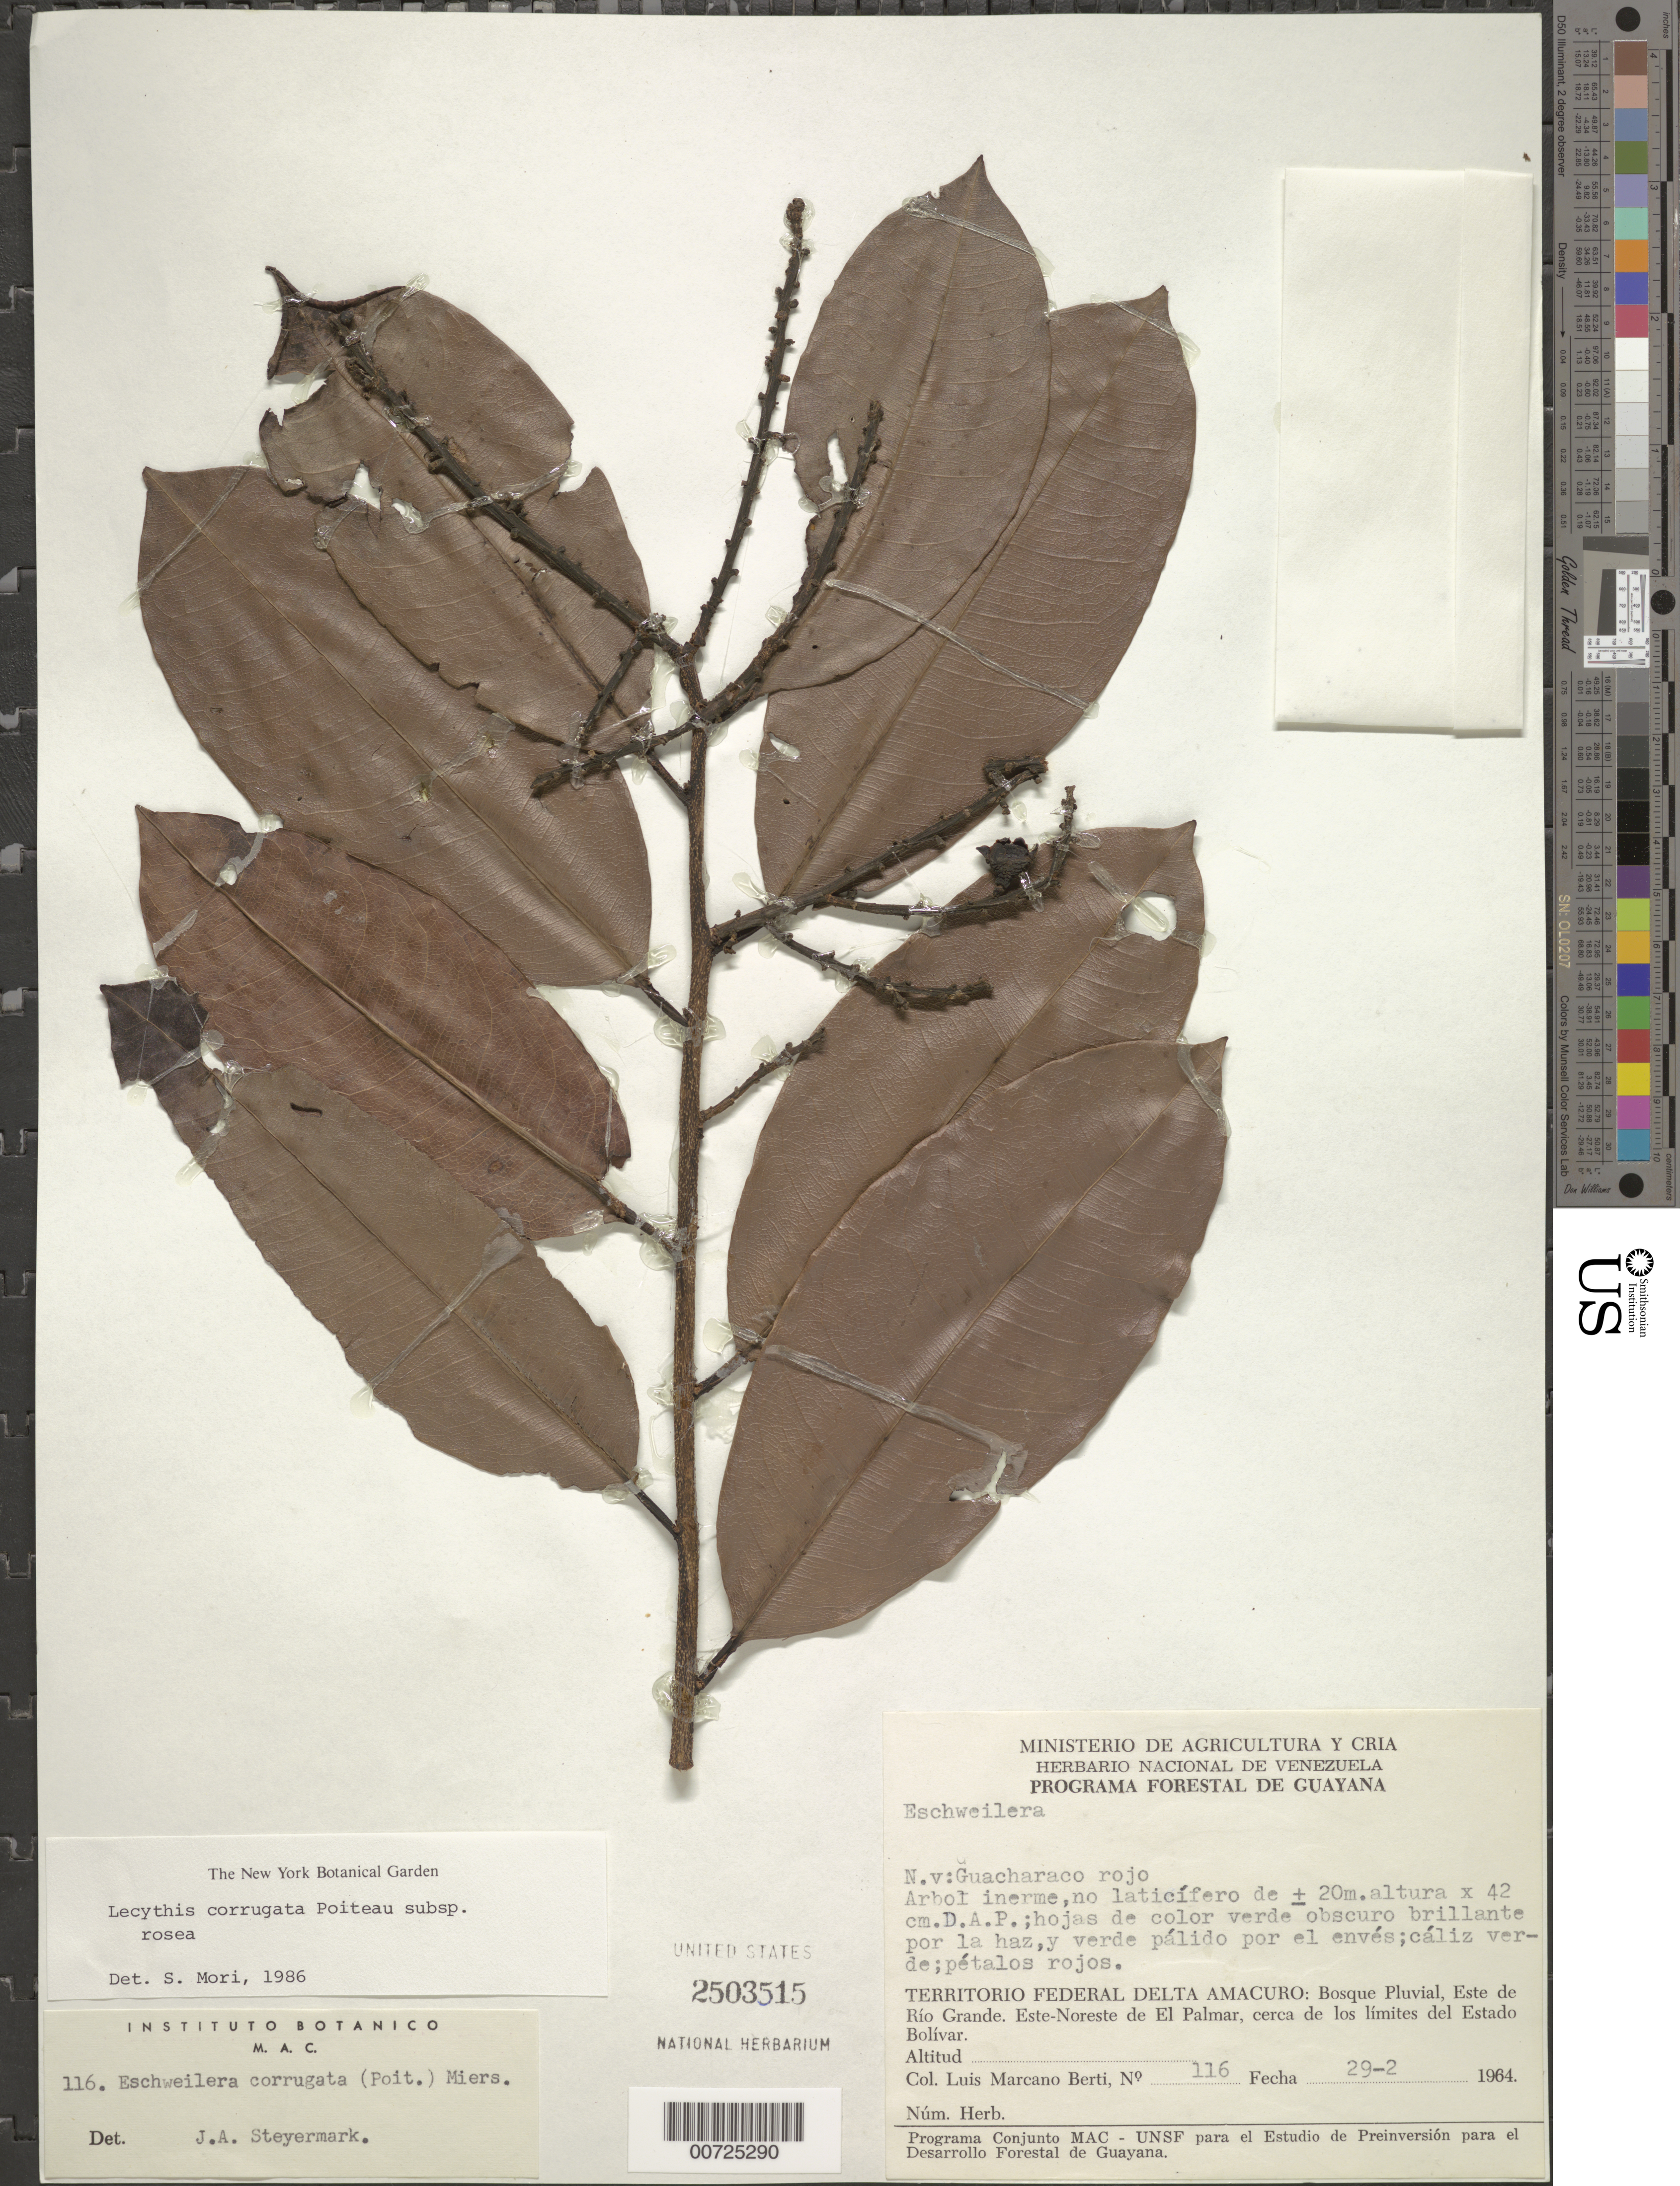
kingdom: Plantae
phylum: Tracheophyta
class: Magnoliopsida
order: Ericales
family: Lecythidaceae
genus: Lecythis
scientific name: Lecythis corrugata subsp. rosea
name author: (O. Berg) S.A. Mori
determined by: Mori, Scott A.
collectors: L. Marcano-Berti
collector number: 116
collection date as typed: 29-Feb-64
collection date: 1964-02-29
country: Venezuela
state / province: Delta Amacuro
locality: Este de Río Grande, ENE de El Palmar, cerca de los limites del Estado Bolívar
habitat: Bosque pluvial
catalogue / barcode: US 2503515